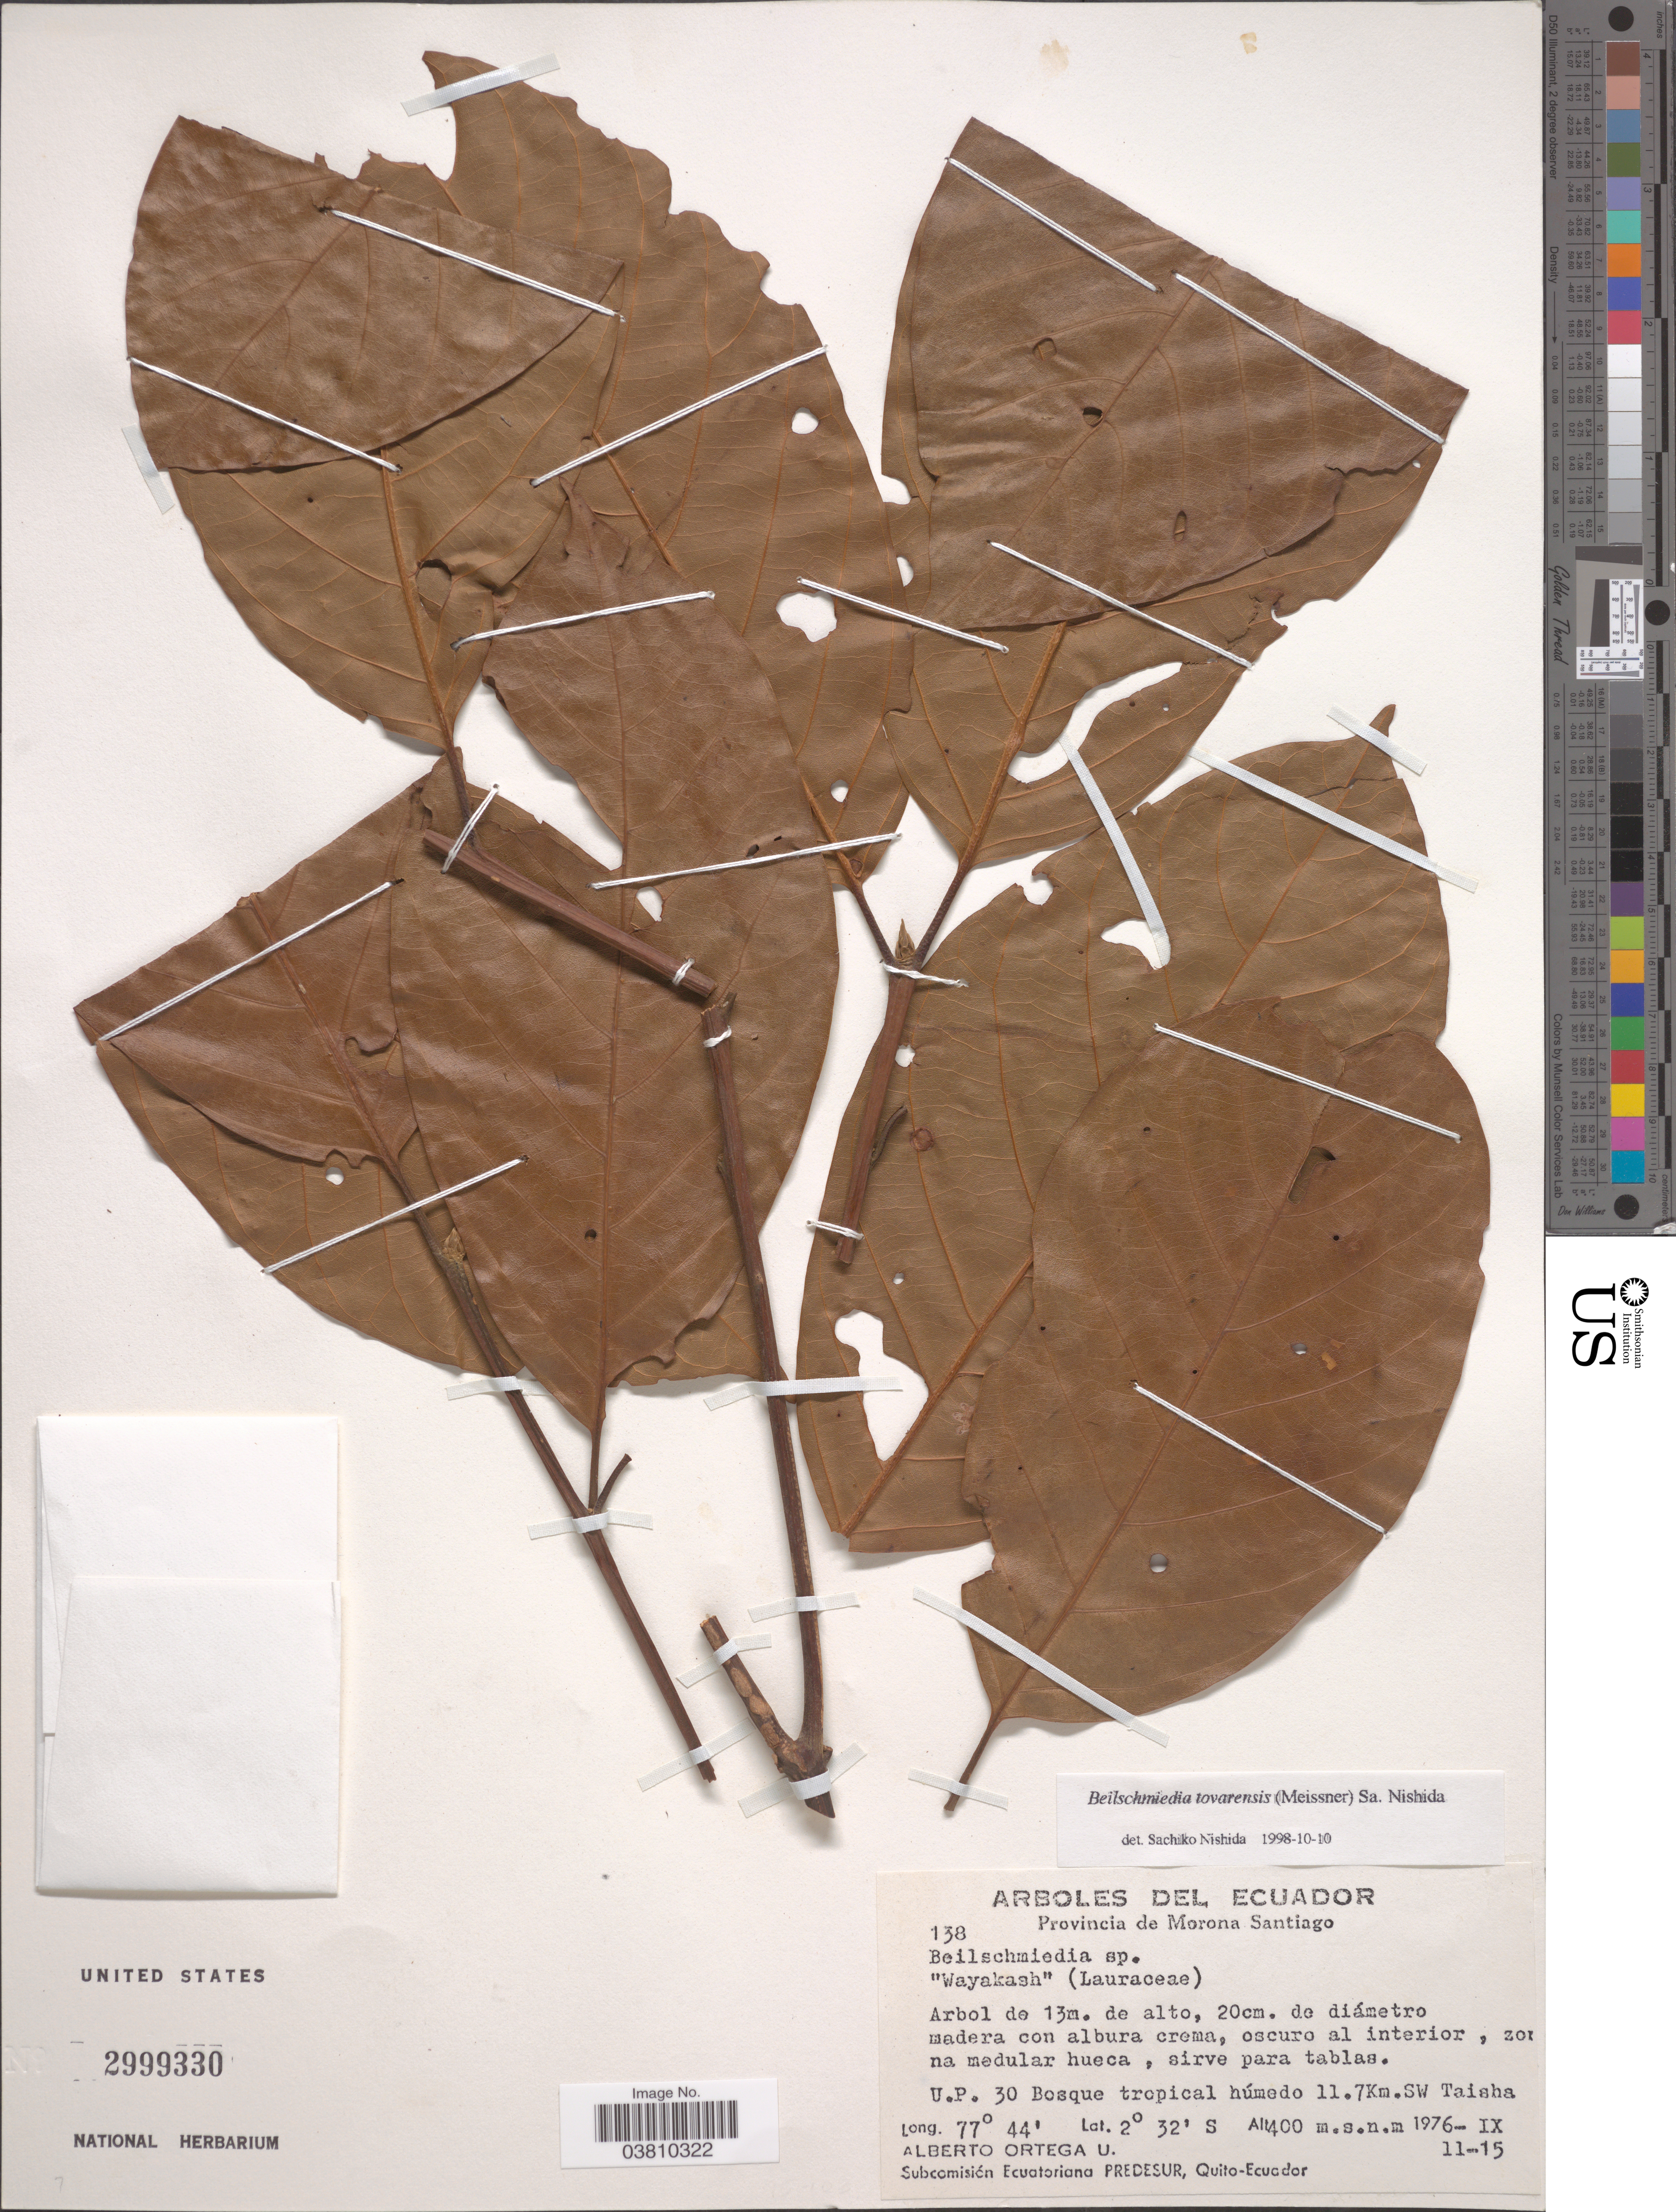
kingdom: Plantae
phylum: Tracheophyta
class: Magnoliopsida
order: Laurales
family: Lauraceae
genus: Beilschmiedia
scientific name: Beilschmiedia tovarensis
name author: (Meisn.) Sa. Nishida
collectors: A. T. Ortega U.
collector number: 138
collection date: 1976-09-11/1976-09-15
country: Ecuador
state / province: Morona-Santiago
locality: U.P. 30 Bosque tropical húmedo 11.7Km.SW Taisha.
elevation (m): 400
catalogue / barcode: US 2999330